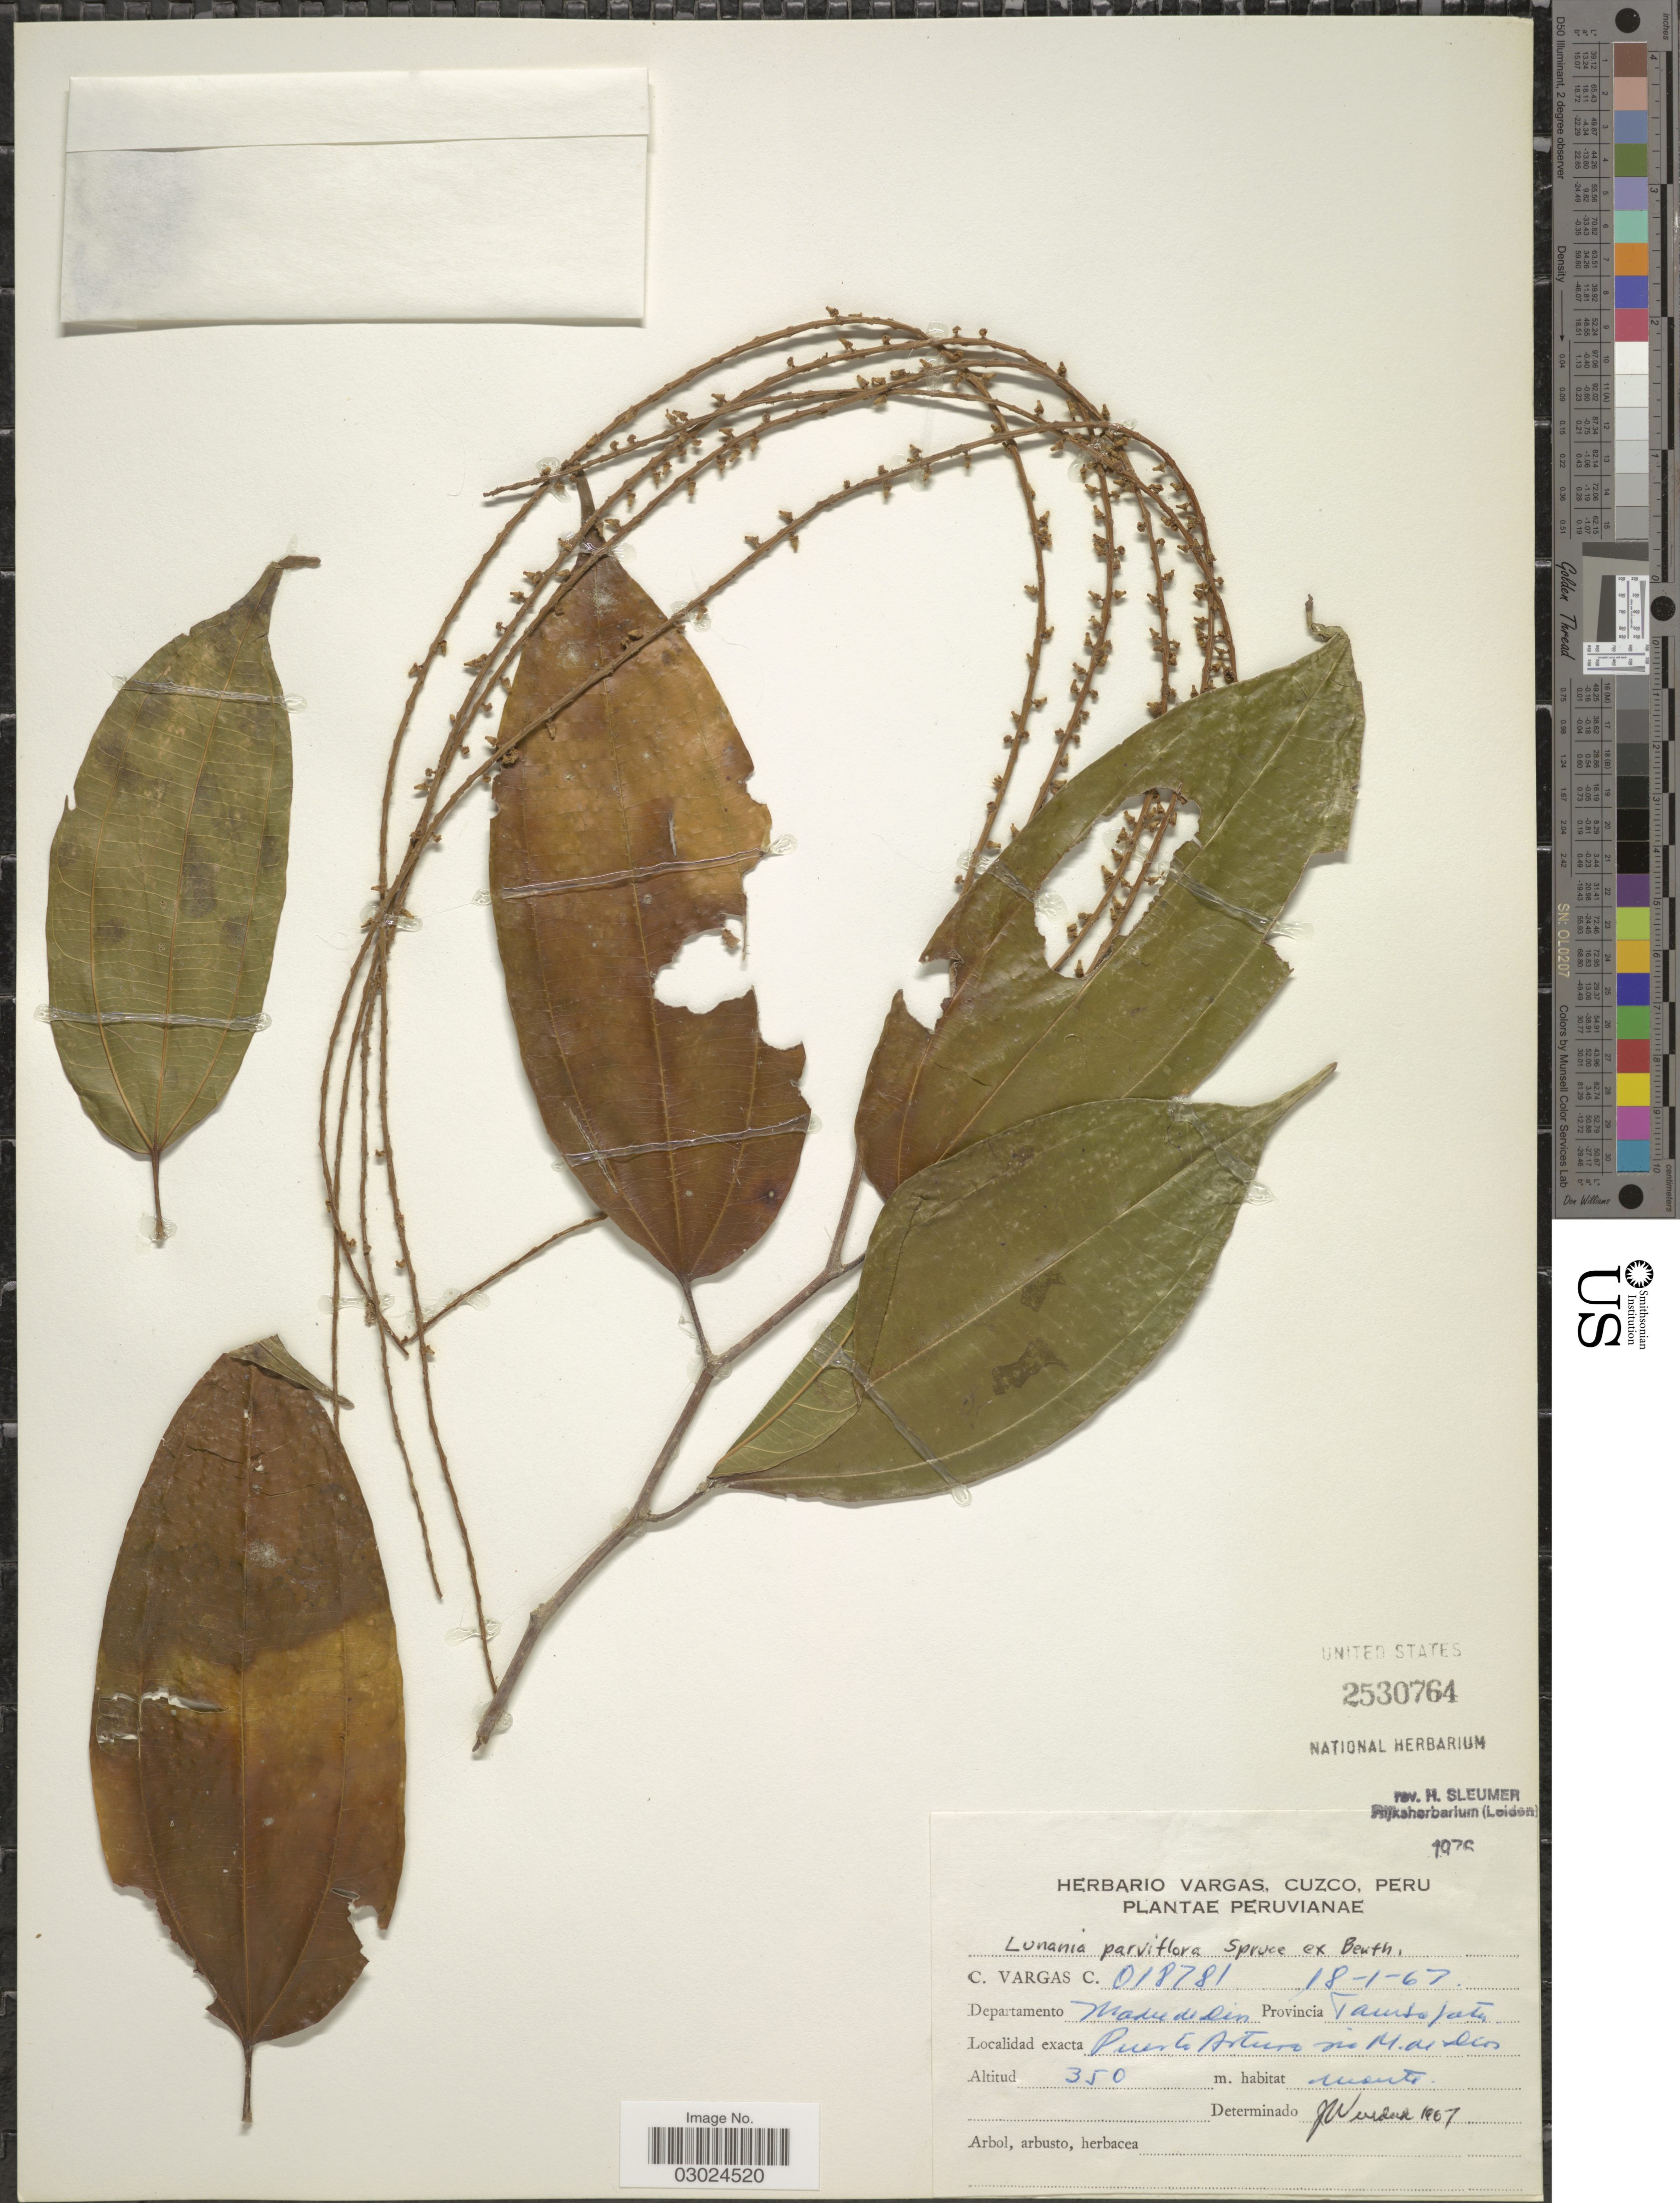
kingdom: Plantae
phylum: Tracheophyta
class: Magnoliopsida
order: Malpighiales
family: Salicaceae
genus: Lunania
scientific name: Lunania parviflora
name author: Spruce ex Benth.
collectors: C. Vargas Calderón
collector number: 018781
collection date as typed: Transcribed d/m/y: 18/1/67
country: Peru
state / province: Madre de Dios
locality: Departamento Madre de Dios. Provincia Tambopata. Puerto Arturo rio M. de Dios.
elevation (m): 350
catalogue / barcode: US 2530764